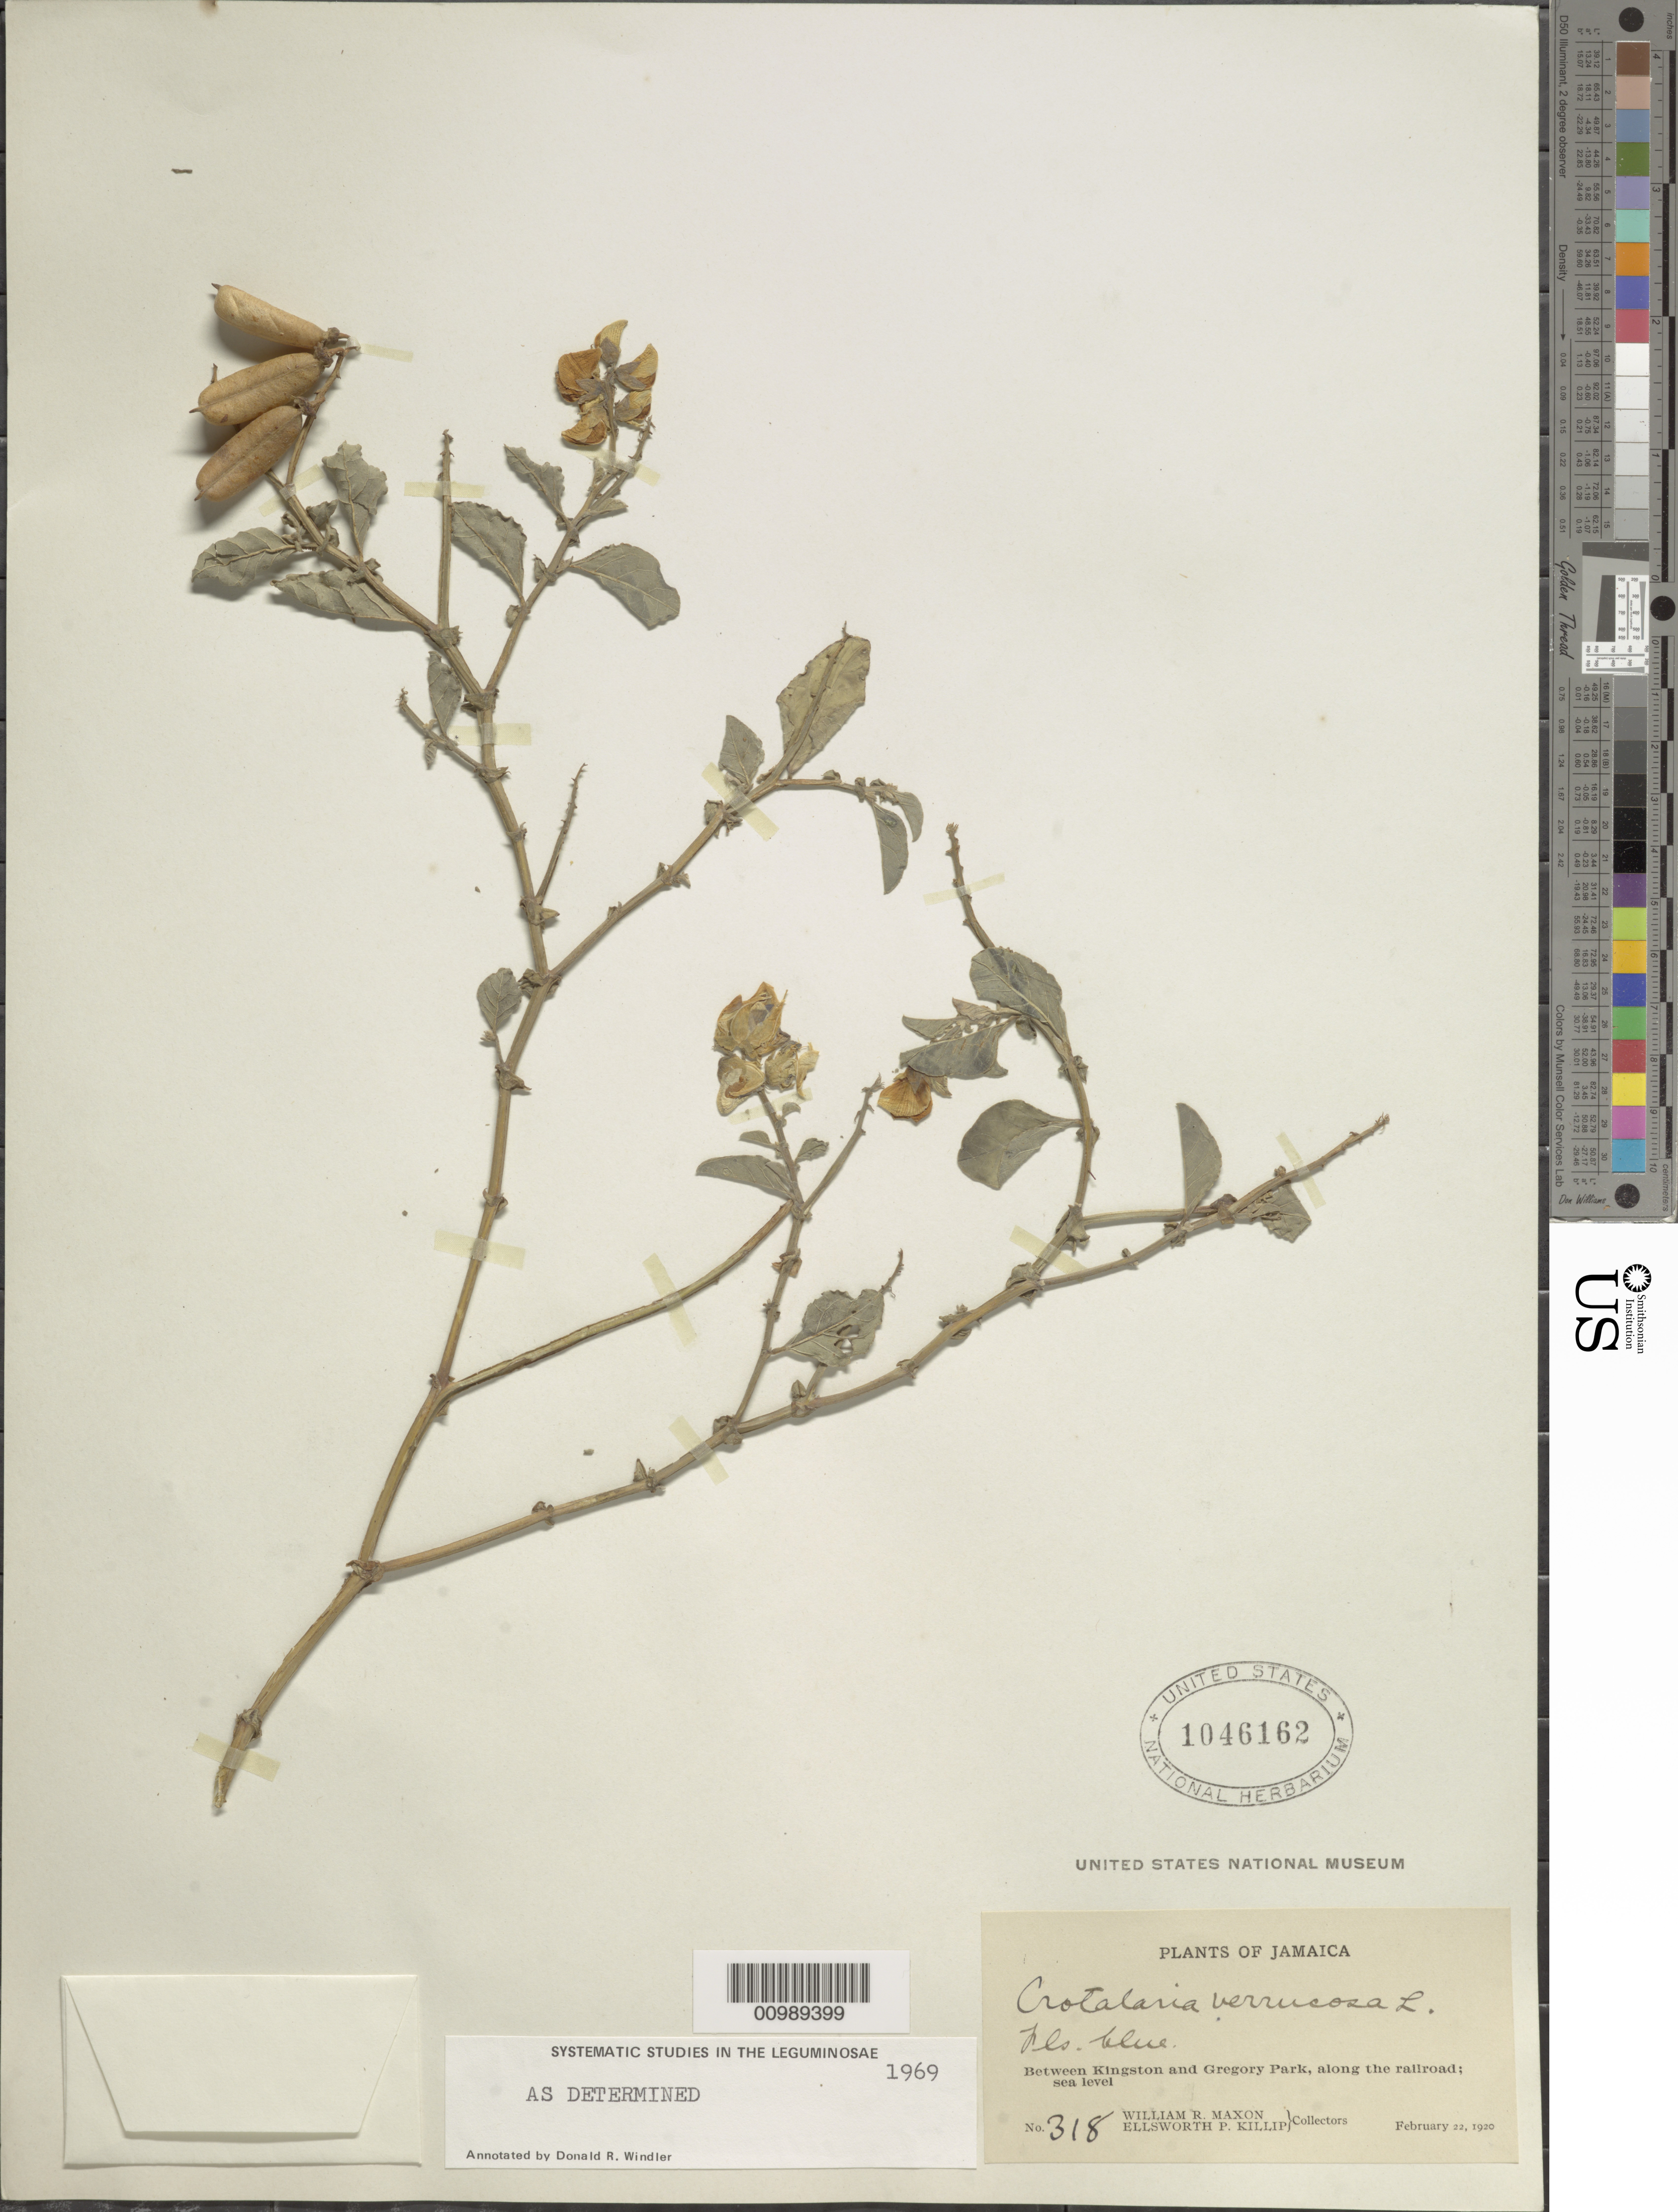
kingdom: Plantae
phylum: Tracheophyta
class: Magnoliopsida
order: Fabales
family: Fabaceae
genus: Crotalaria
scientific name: Crotalaria verrucosa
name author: L.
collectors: W. R. Maxon & E. P. Killip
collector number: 318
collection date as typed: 22 Feb 1920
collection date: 1920-02-22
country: Jamaica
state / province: Saint Catherine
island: Jamaica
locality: Between Kingston and Gregory Park, along the railroad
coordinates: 0 N, 0 E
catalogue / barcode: US 1046162